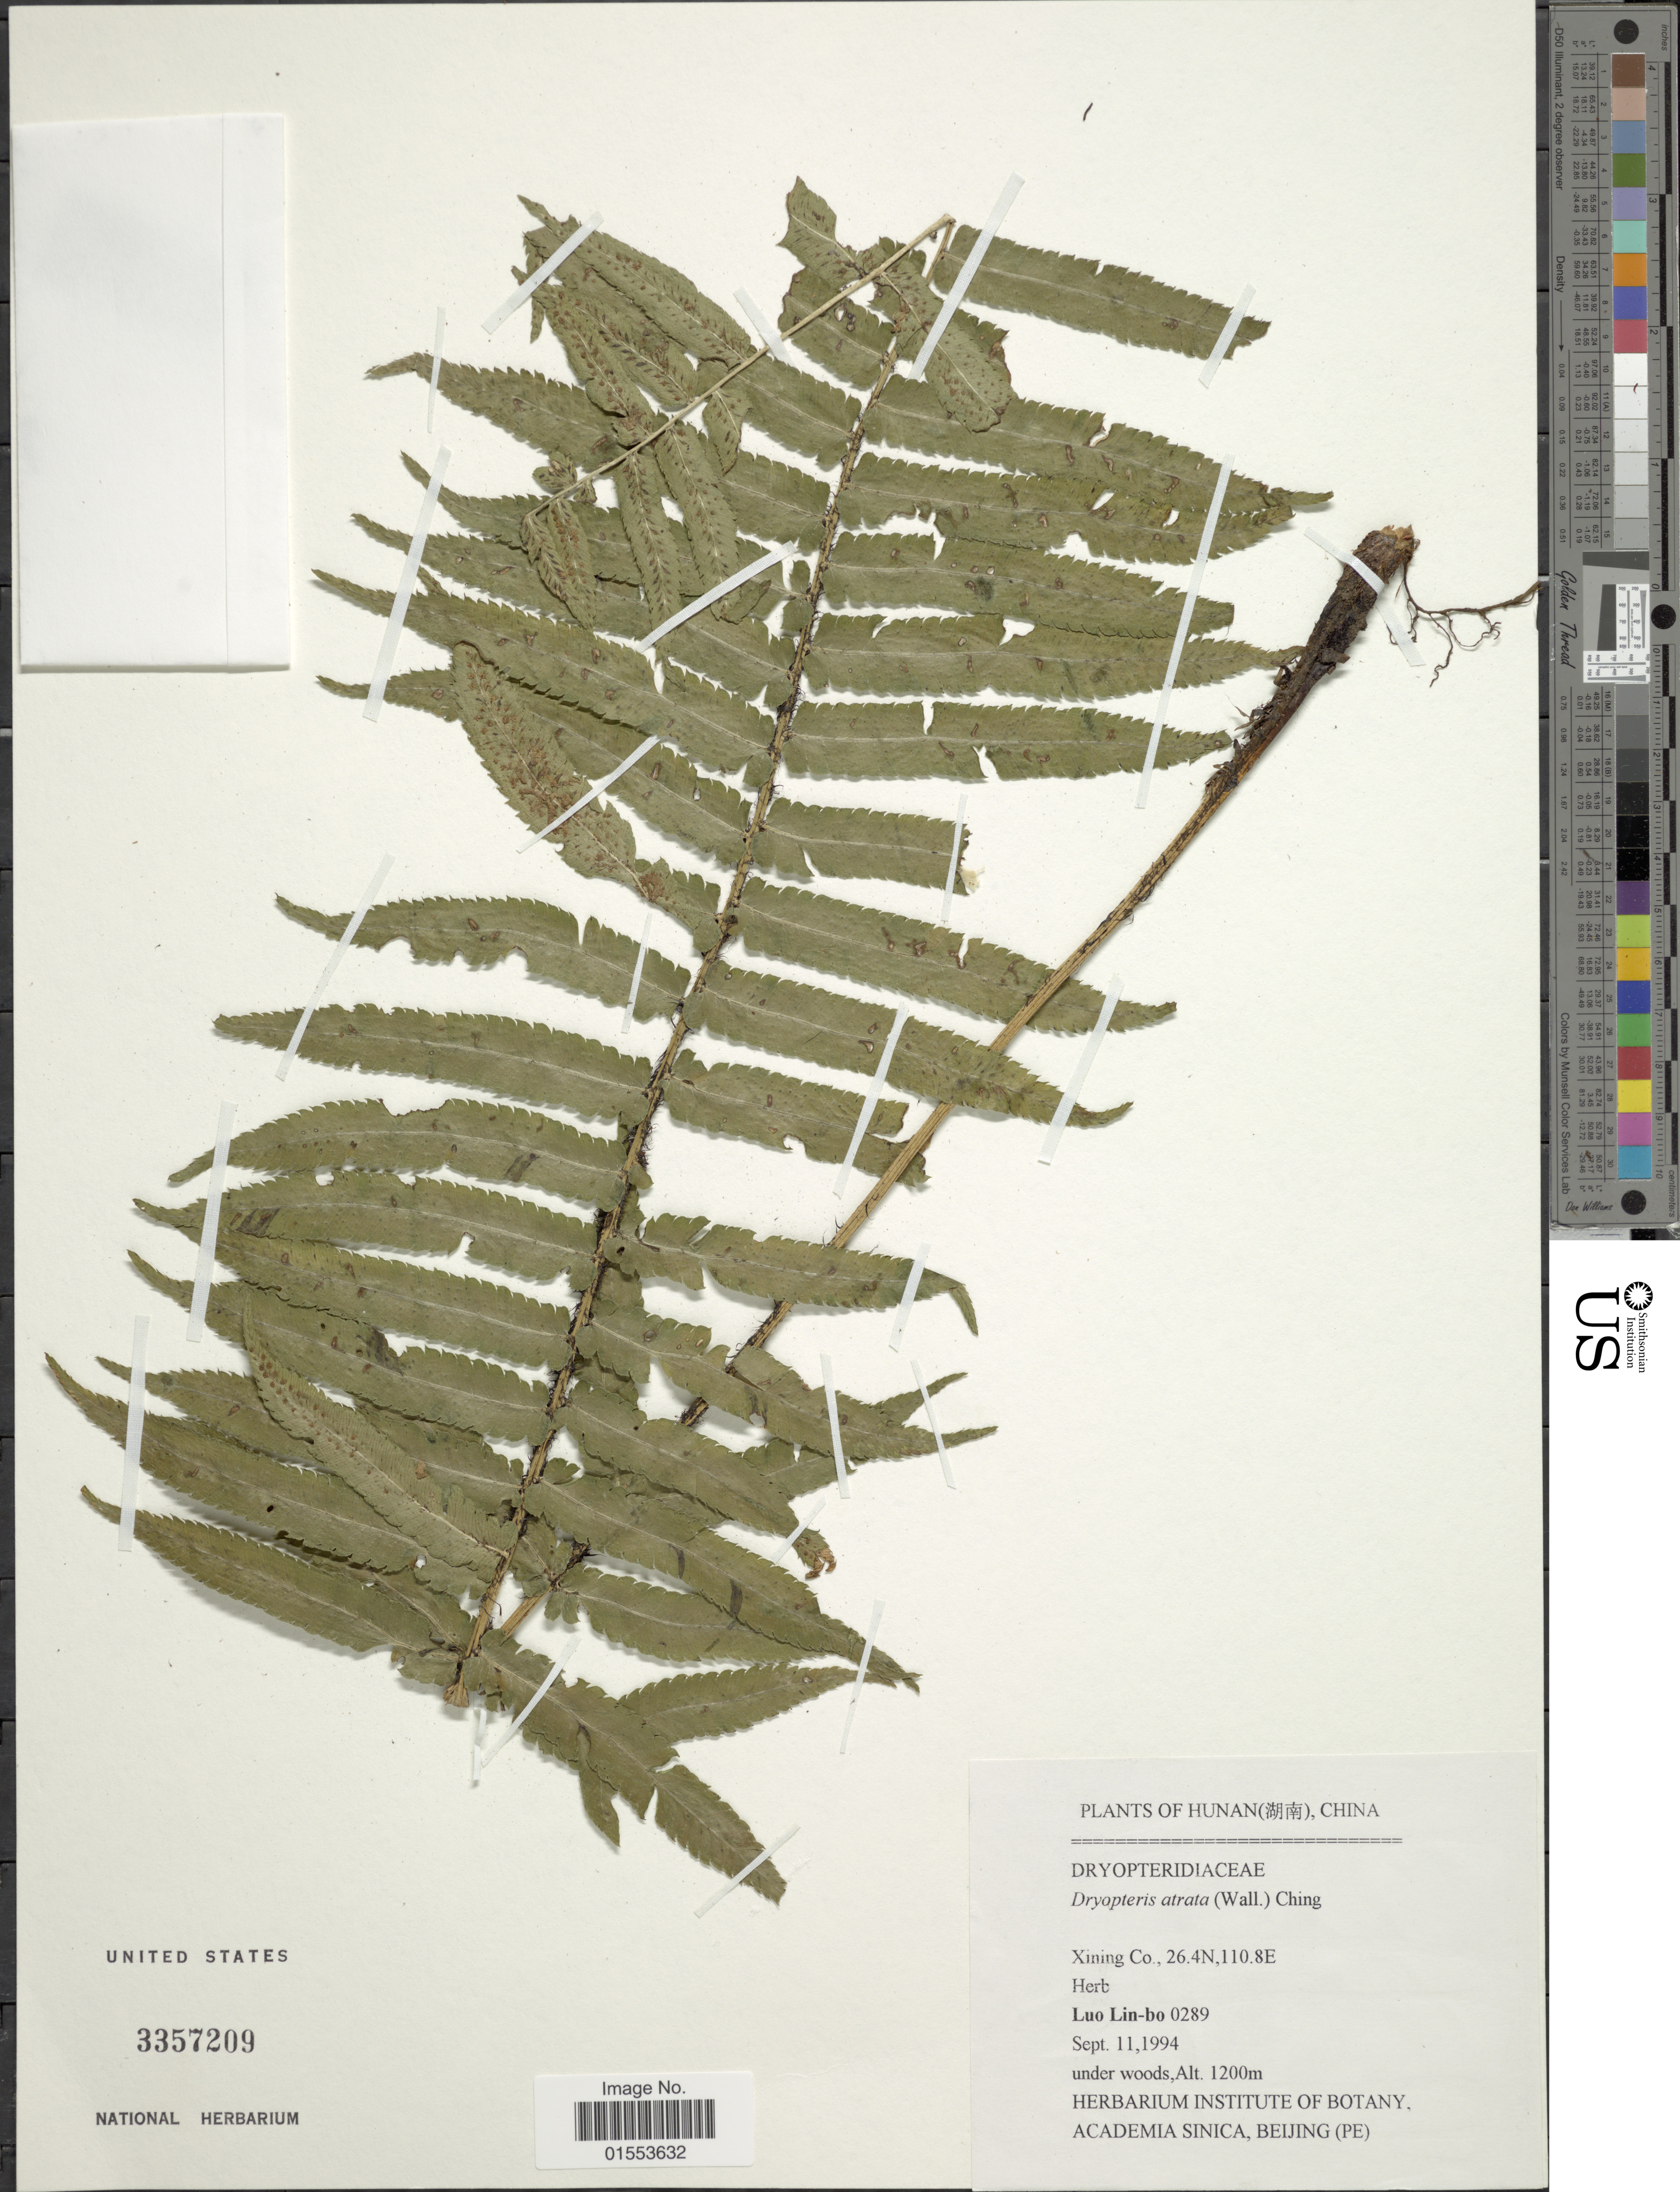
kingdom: Plantae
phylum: Tracheophyta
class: Polypodiopsida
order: Polypodiales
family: Dryopteridaceae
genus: Dryopteris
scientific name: Dryopteris atrata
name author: (Wall. ex Kunze) Ching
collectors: L. Lin-bo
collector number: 0289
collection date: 1994-09-11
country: China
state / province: Hunan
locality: Hunan (X), China. Xining Co.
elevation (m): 1200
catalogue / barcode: US 3357209